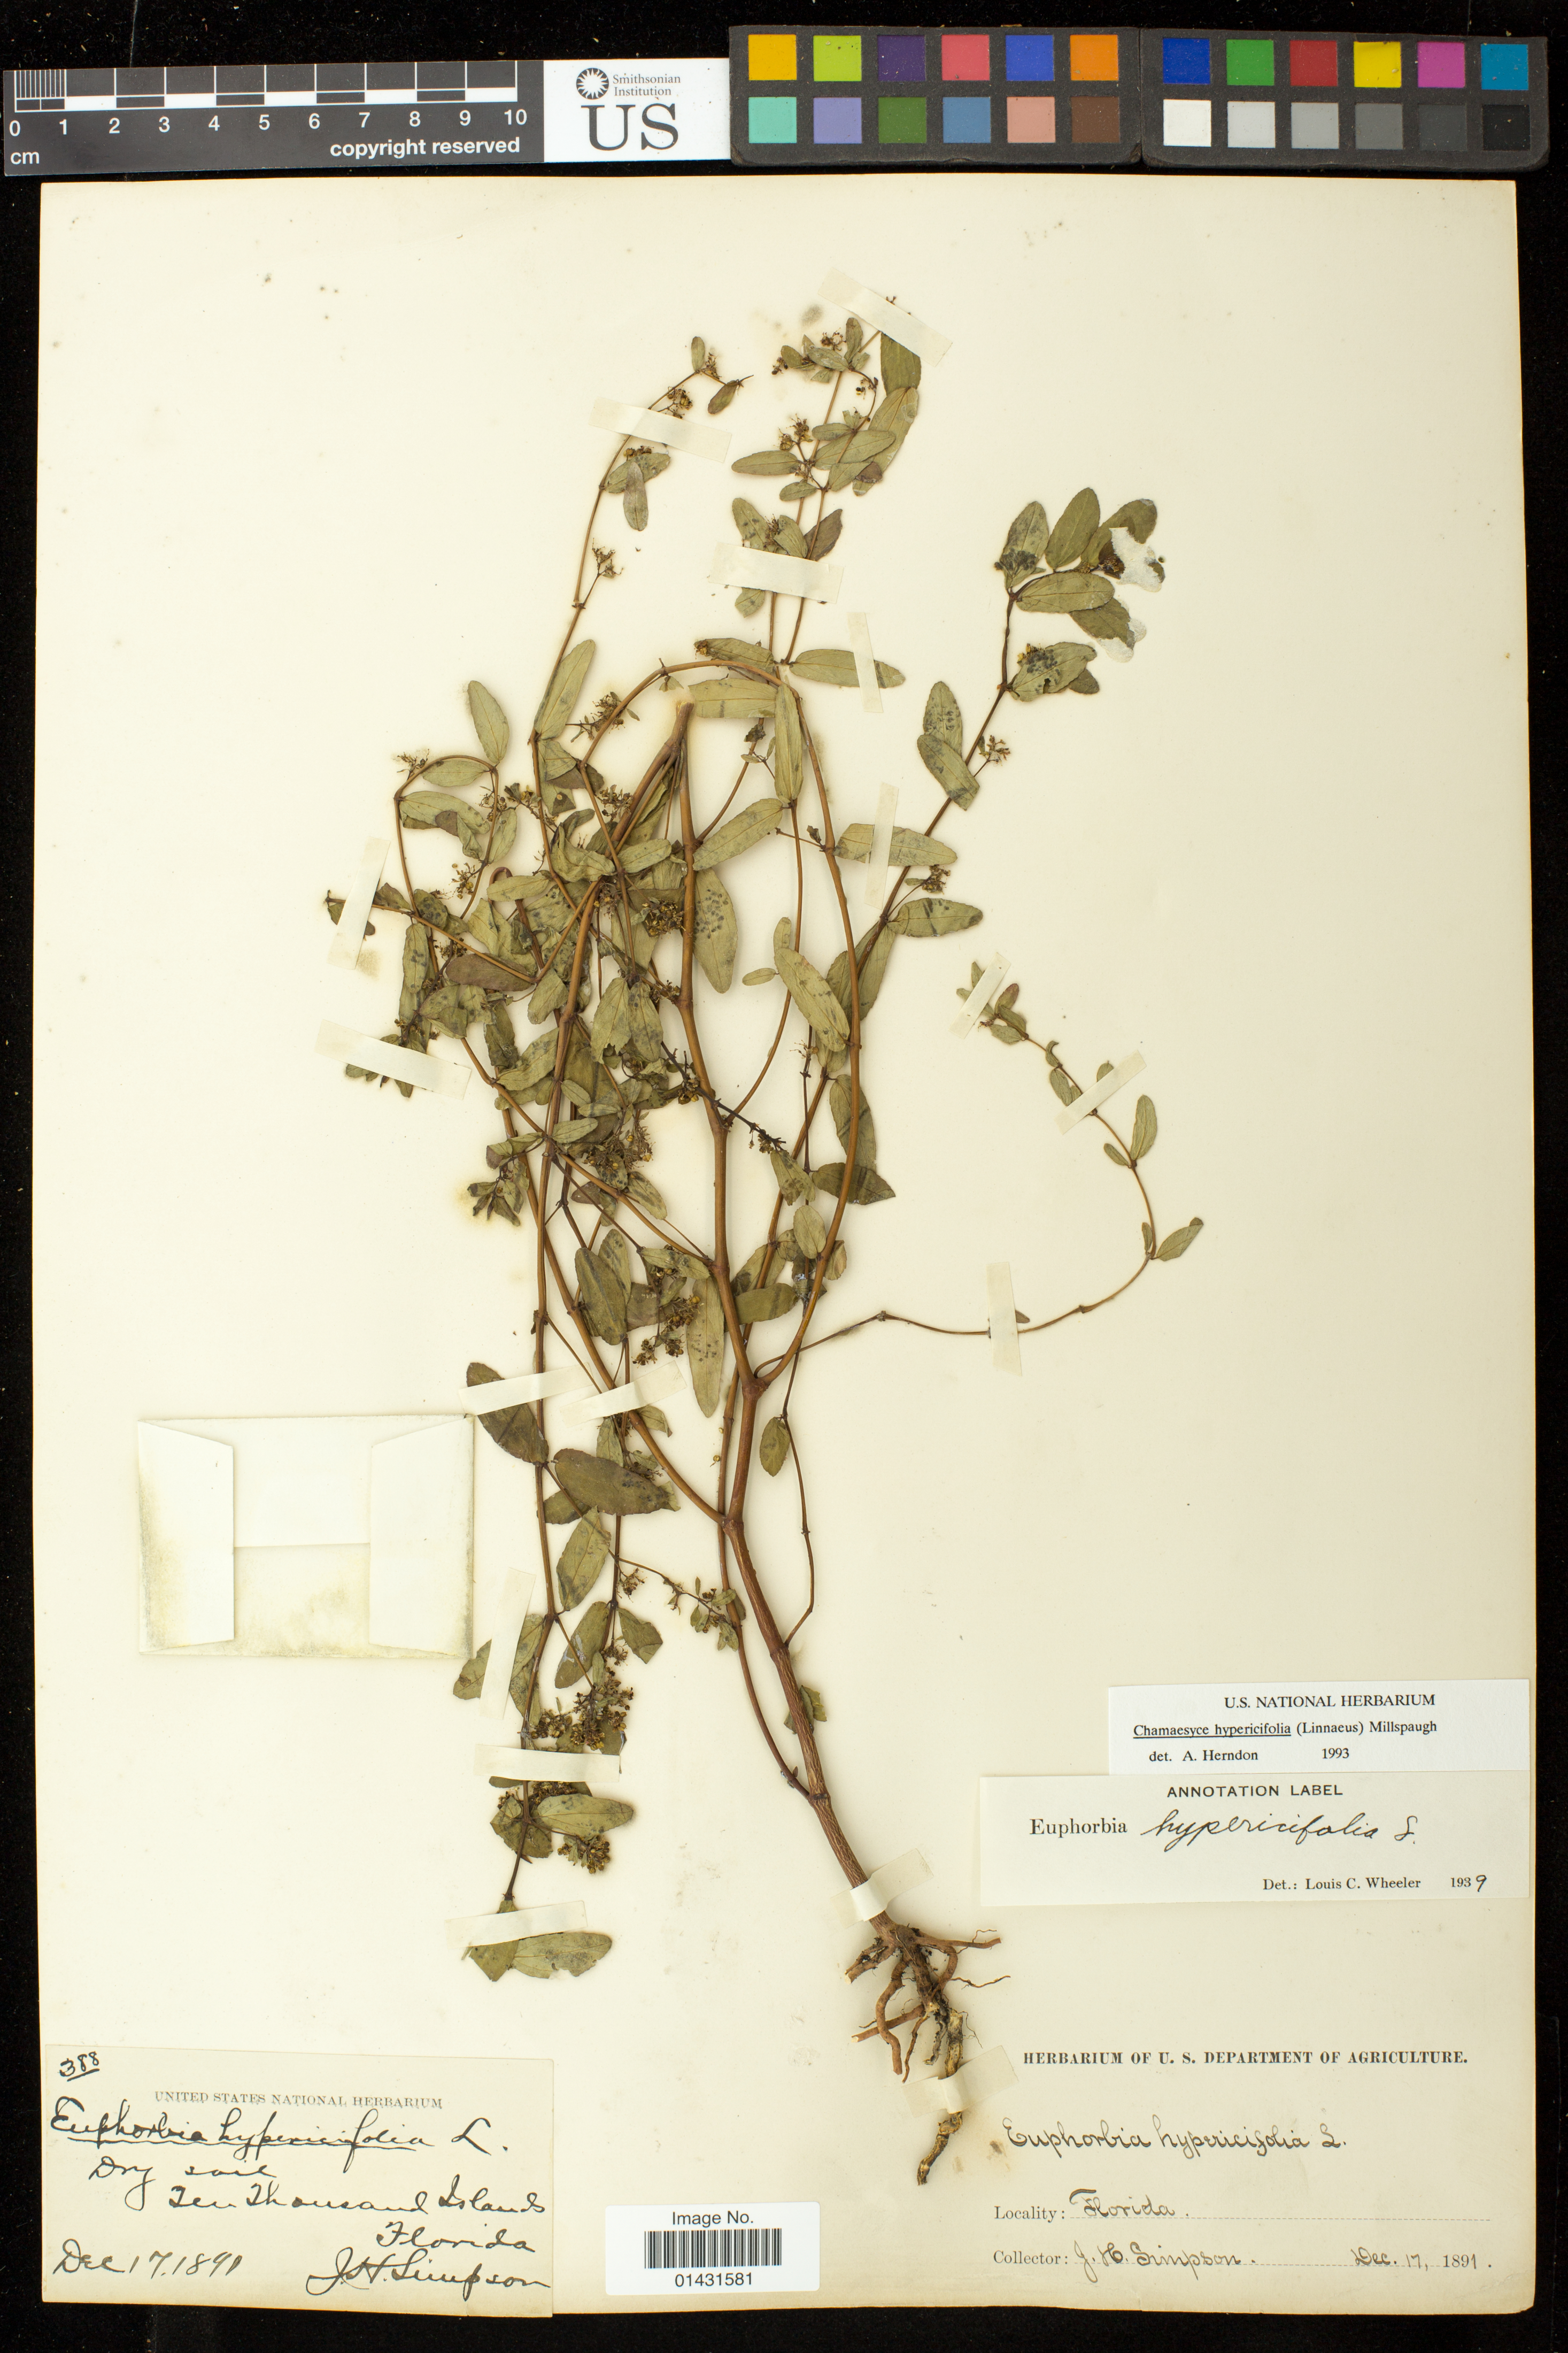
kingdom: Plantae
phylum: Tracheophyta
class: Magnoliopsida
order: Malpighiales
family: Euphorbiaceae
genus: Euphorbia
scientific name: Euphorbia hypericifolia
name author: L.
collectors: J. H. Simpson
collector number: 388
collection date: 1891-12-17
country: United States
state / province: Florida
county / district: Collier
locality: Ten Thousand Islands